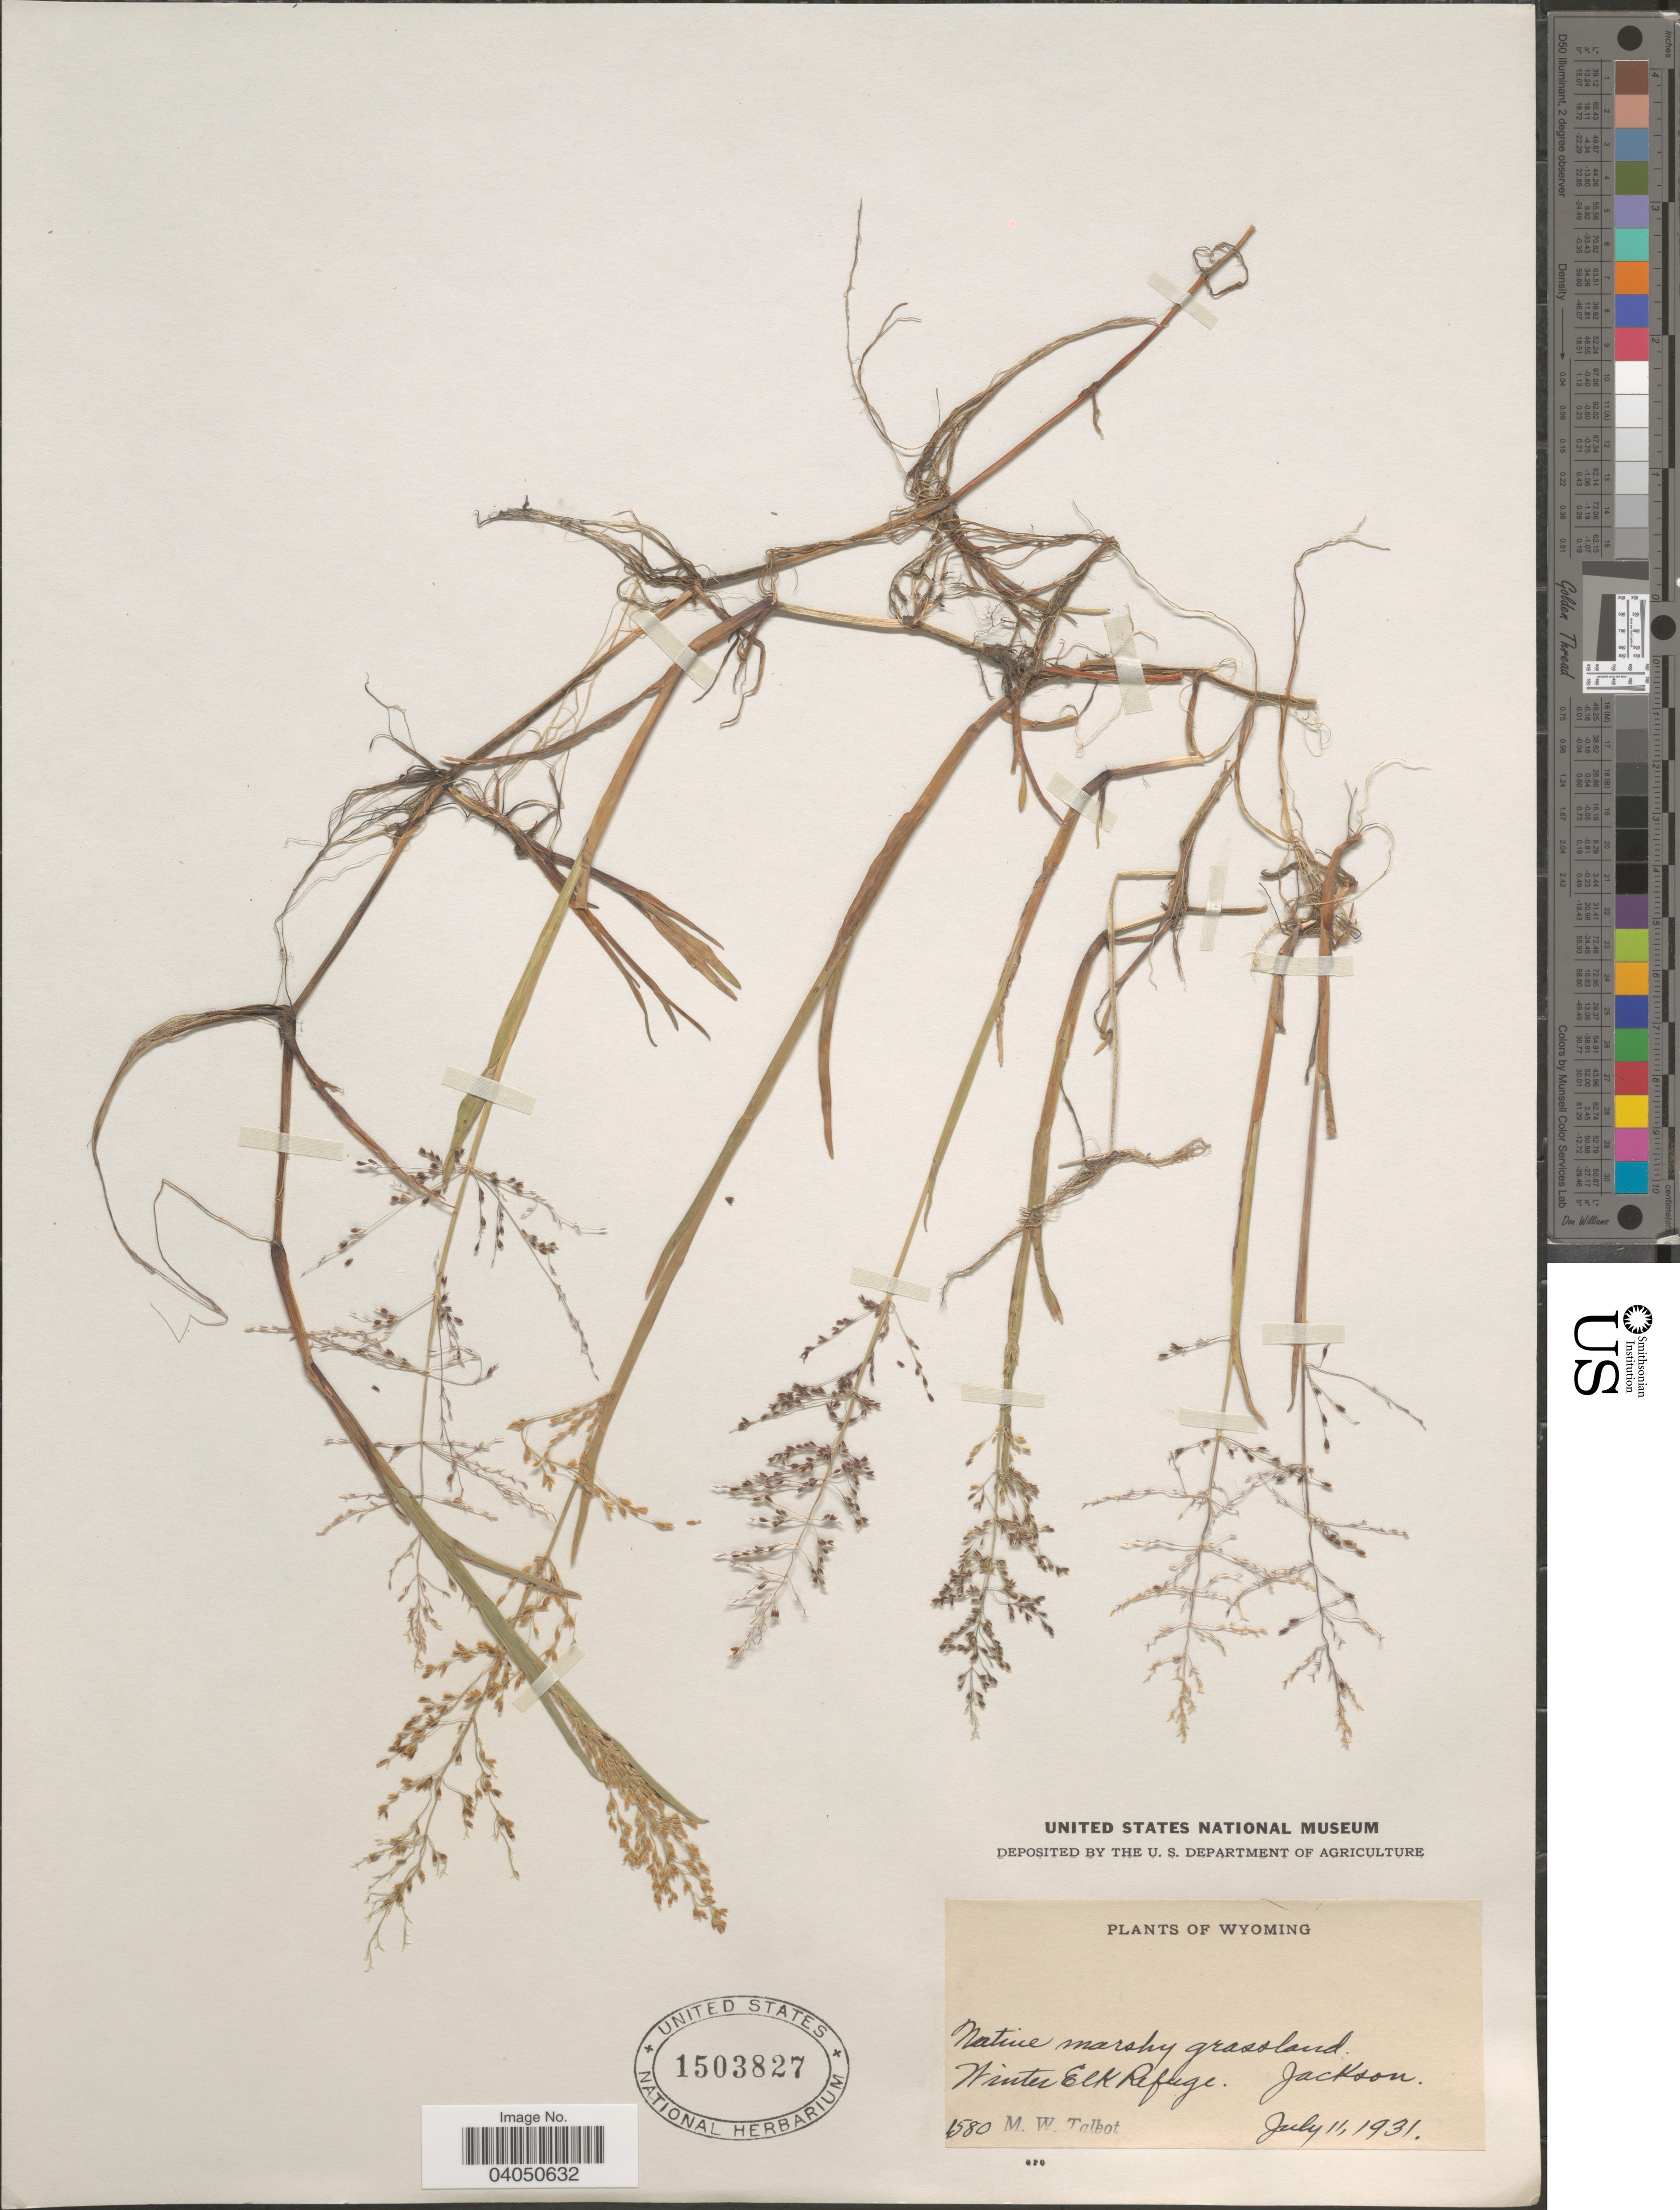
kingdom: Plantae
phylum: Tracheophyta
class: Liliopsida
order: Poales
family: Poaceae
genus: Catabrosa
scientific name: Catabrosa aquatica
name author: (L.) P. Beauv.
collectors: M. Talbot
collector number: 1580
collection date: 1931-07-11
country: United States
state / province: Wyoming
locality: Winter Elk Refuge. Jackson.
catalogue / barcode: US 1503827